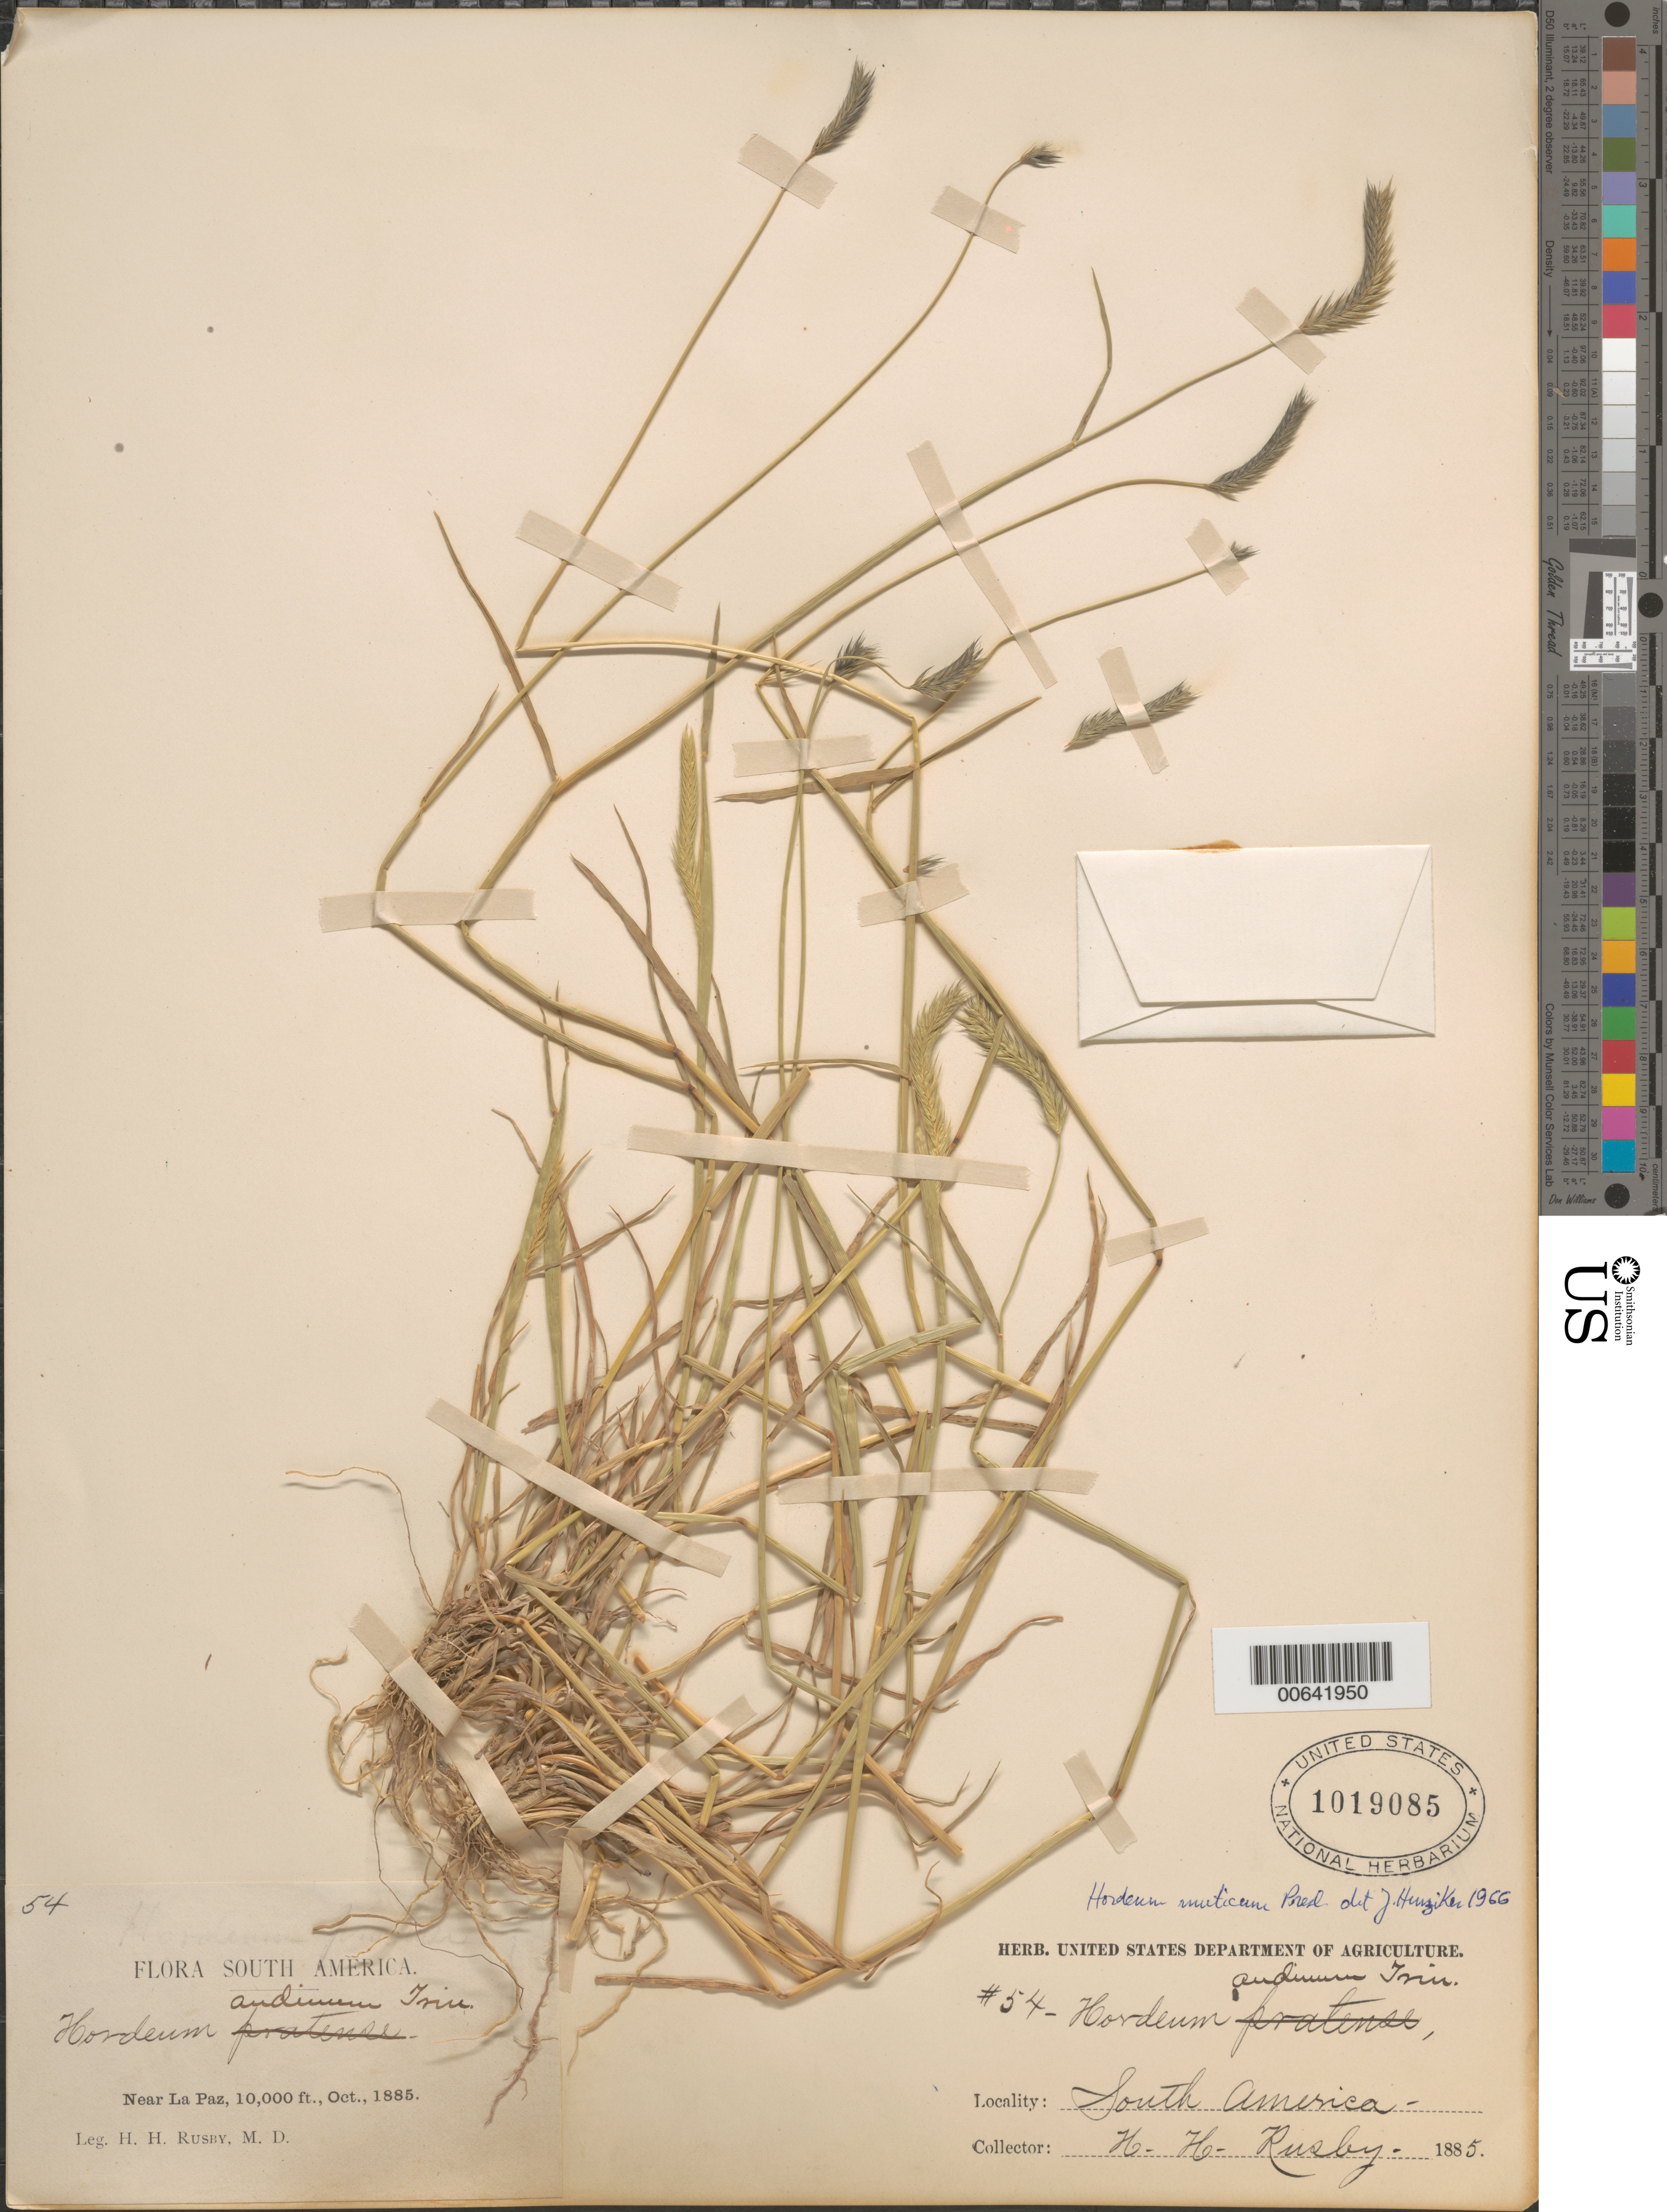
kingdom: Plantae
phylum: Tracheophyta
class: Liliopsida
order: Poales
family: Poaceae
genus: Hordeum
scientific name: Hordeum muticum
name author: J. Presl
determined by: Hunziker, J.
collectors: H. H. Rusby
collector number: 54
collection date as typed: Oct 1885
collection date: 1885-10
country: Bolivia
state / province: La Paz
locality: Near La Paz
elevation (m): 3048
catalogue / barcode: US 1019085